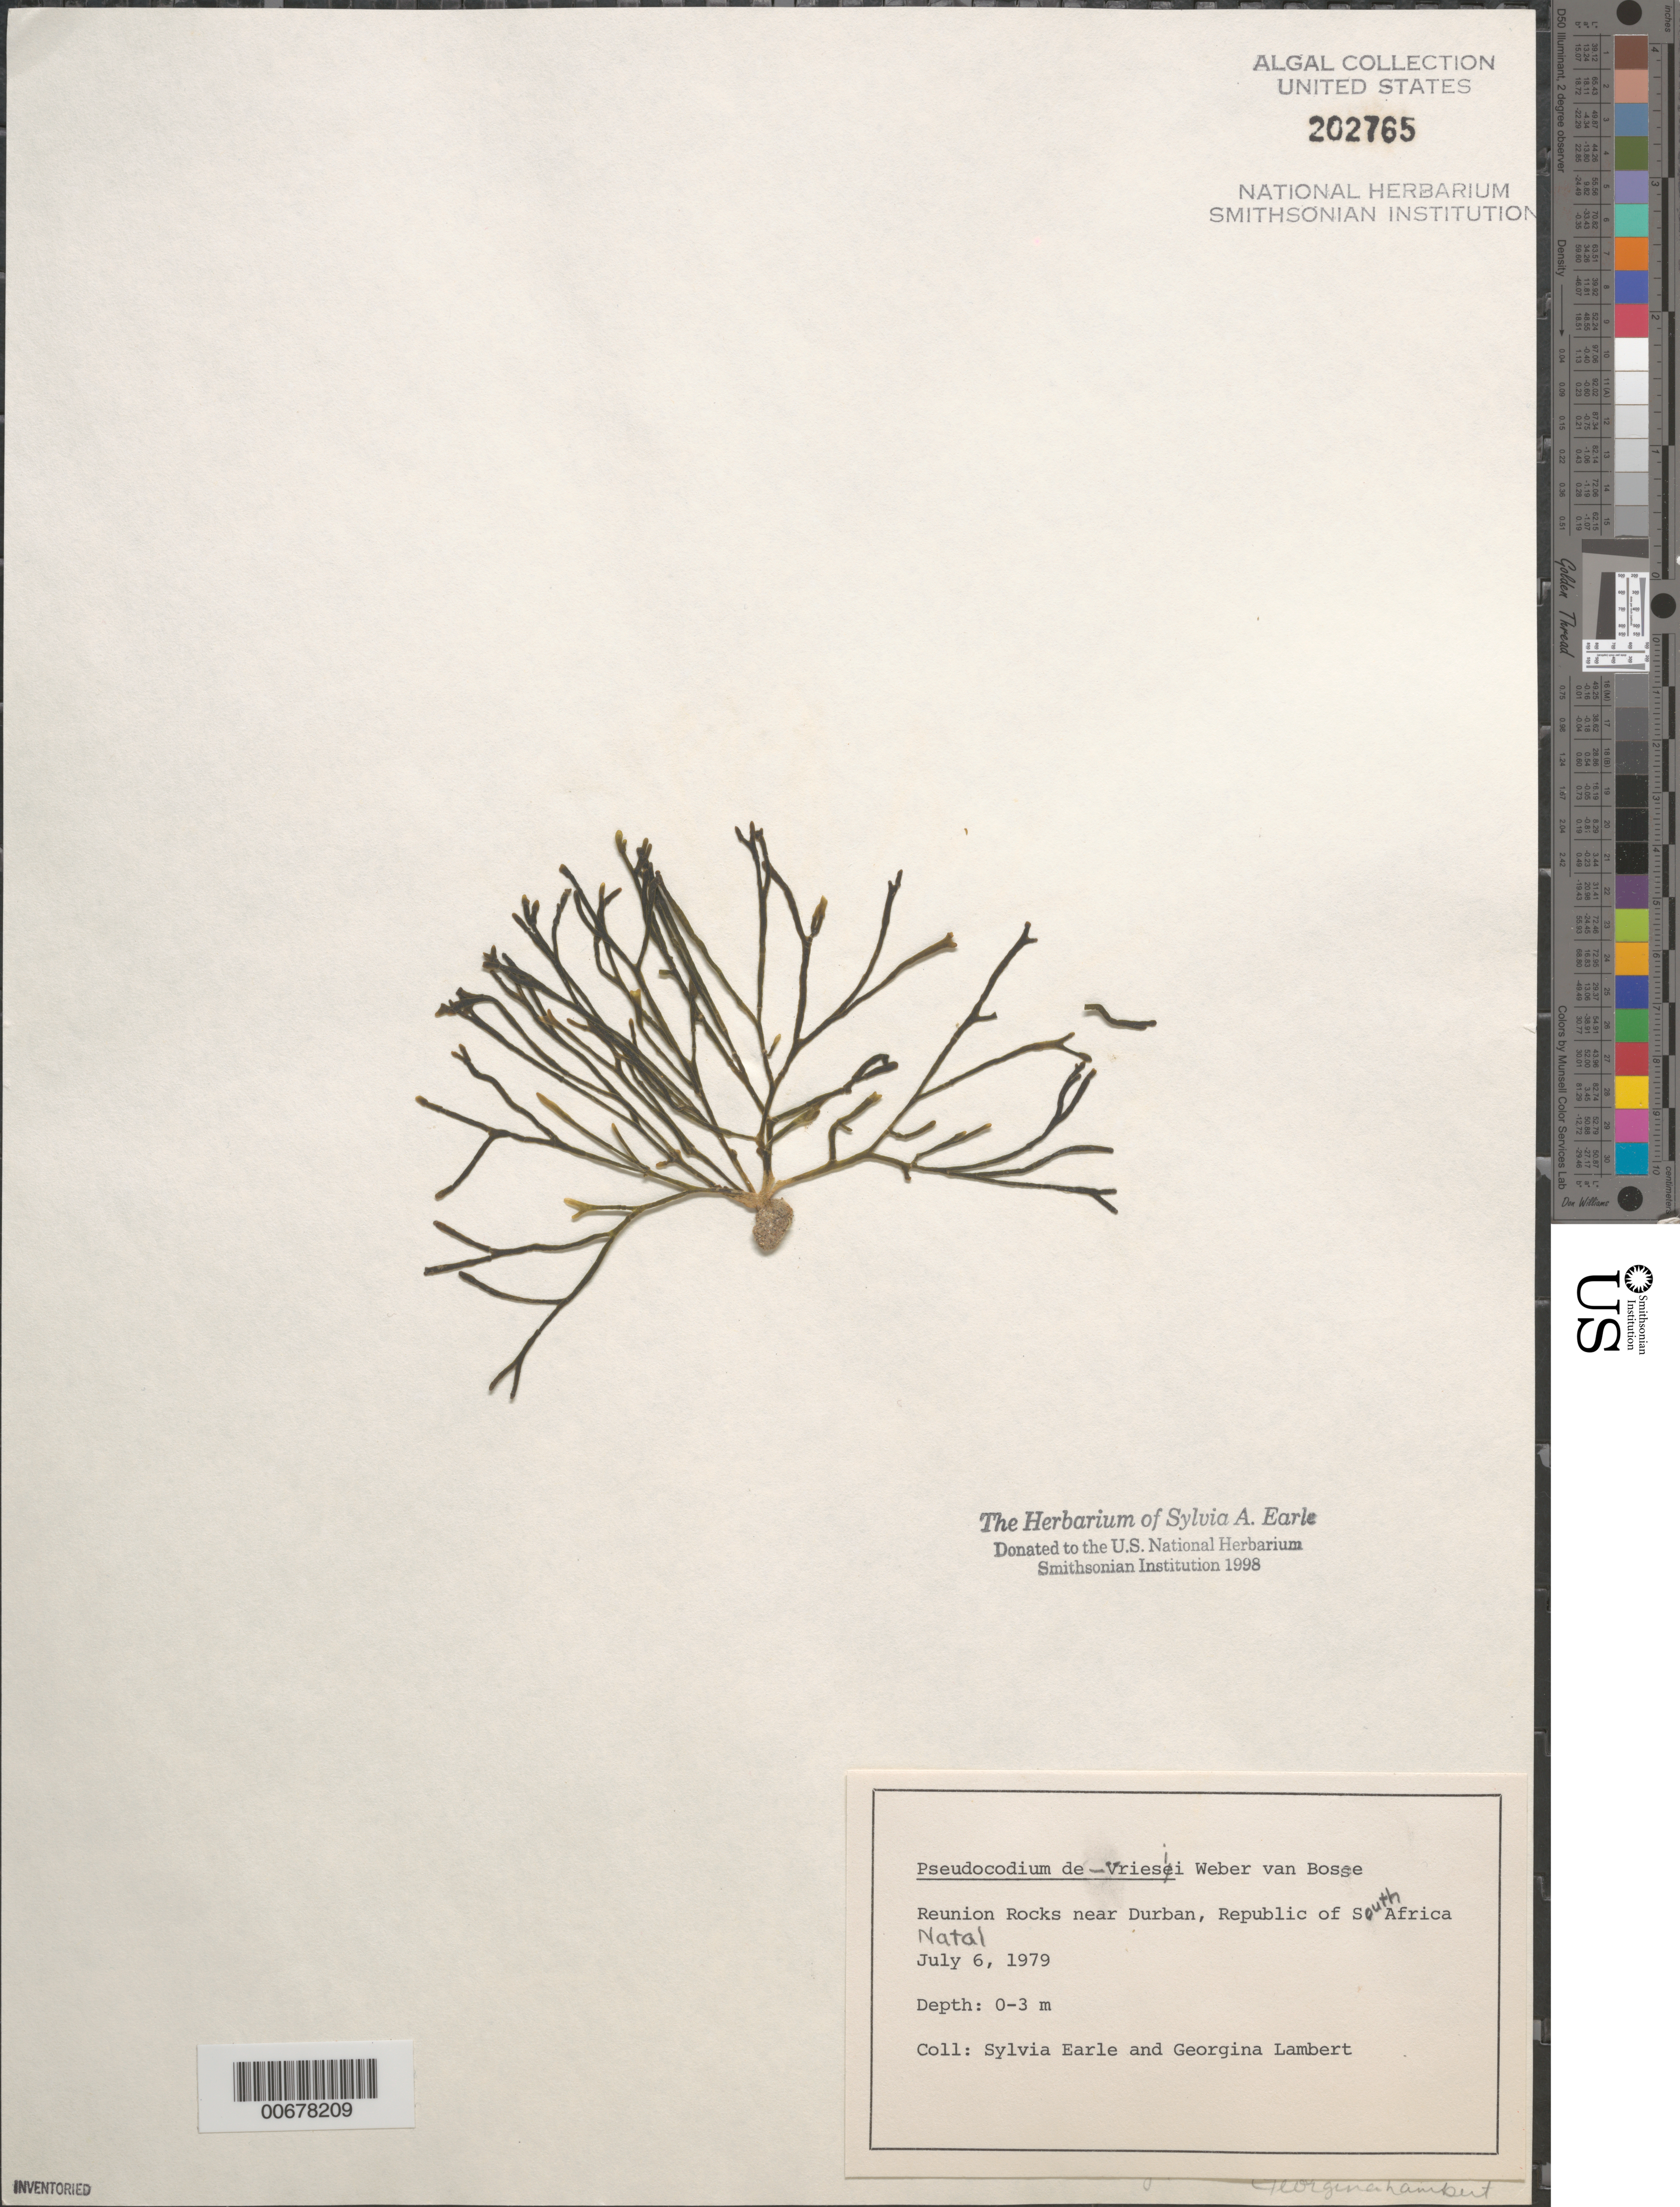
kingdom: Plantae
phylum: Chlorophyta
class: Ulvophyceae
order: Bryopsidales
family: Pseudocodiaceae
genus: Pseudocodium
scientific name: Pseudocodium de-vriesii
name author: Weber Bosse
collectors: S. A. Earle & G. Lambert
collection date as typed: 06 Jul 1979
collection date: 1979-07-06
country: South Africa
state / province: KwaZulu-Natal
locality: Reunion Rocks near Durban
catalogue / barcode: US 202765